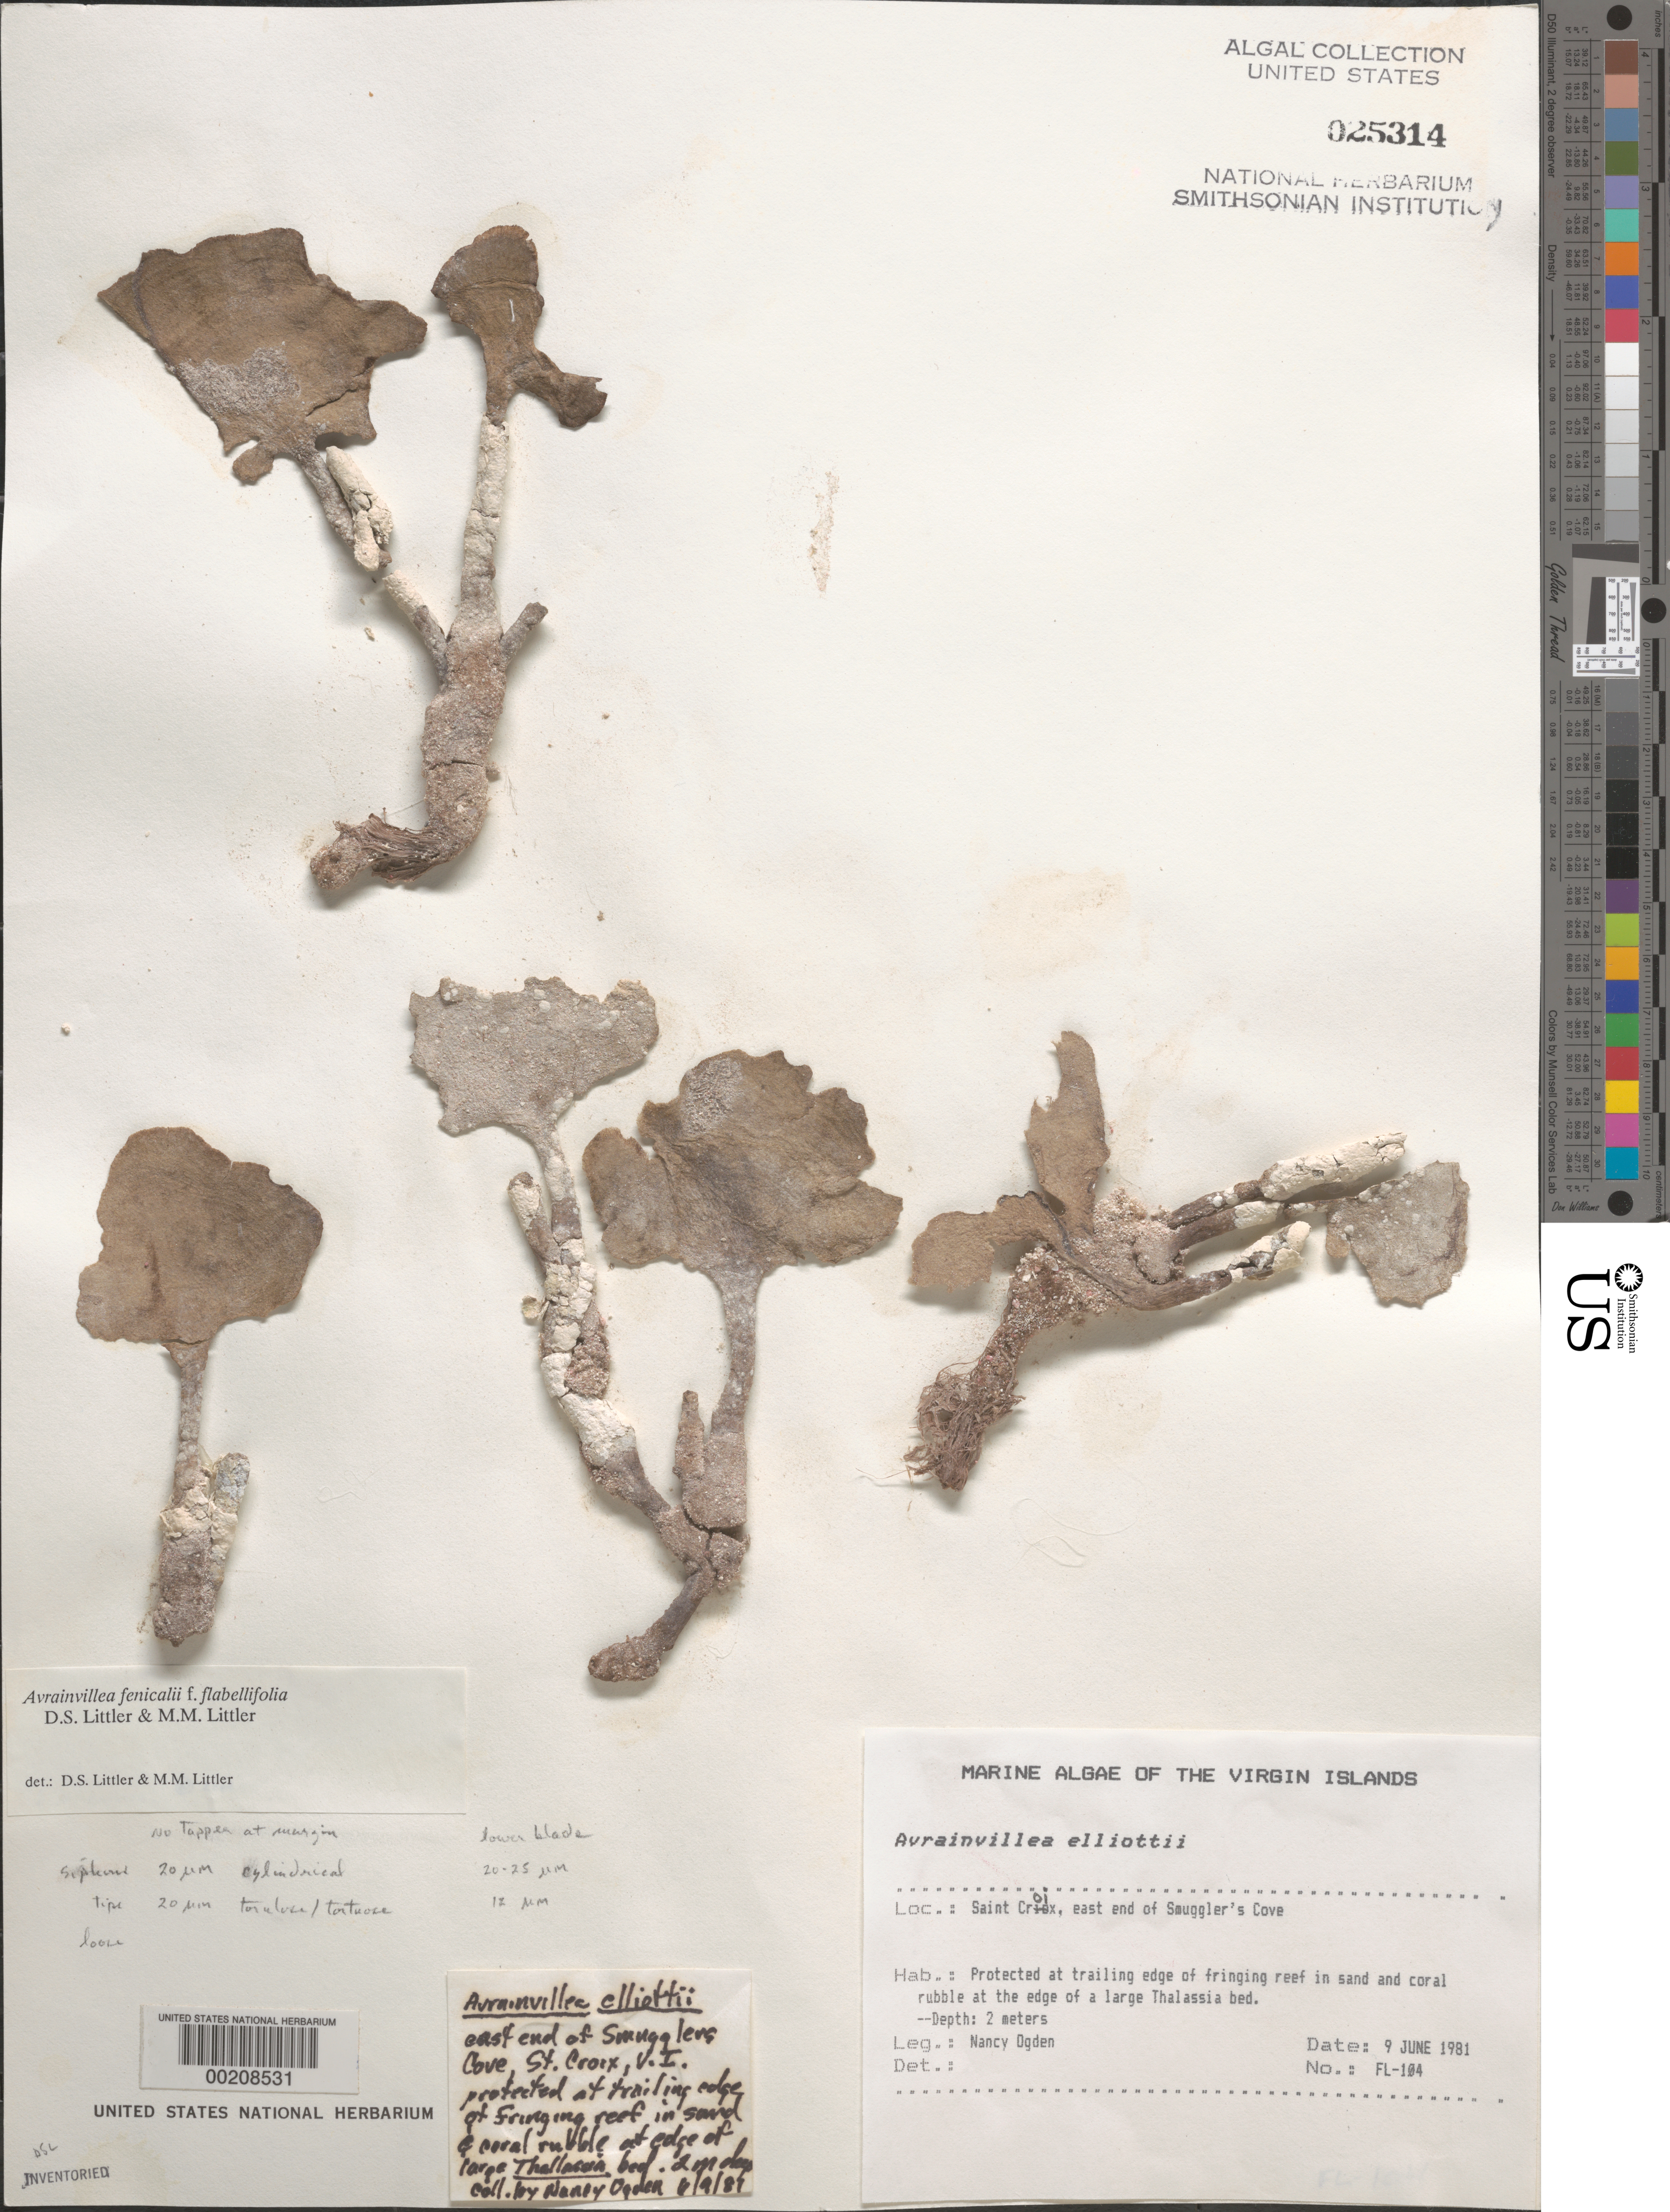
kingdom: Plantae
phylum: Chlorophyta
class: Ulvophyceae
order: Bryopsidales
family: Dichotomosiphonaceae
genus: Avrainvillea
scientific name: Avrainvillea fenicalii f. flabellifolia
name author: D.S. Littler et al. in D.S. Littler & Littler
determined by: Littler, D. S.; Littler, M. M.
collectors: N. Ogden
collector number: Fl-104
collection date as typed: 09 Jun 1981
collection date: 1981-06-09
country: U.S. Virgin Islands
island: St. Croix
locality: Smuggler's Cove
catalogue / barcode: US 25314